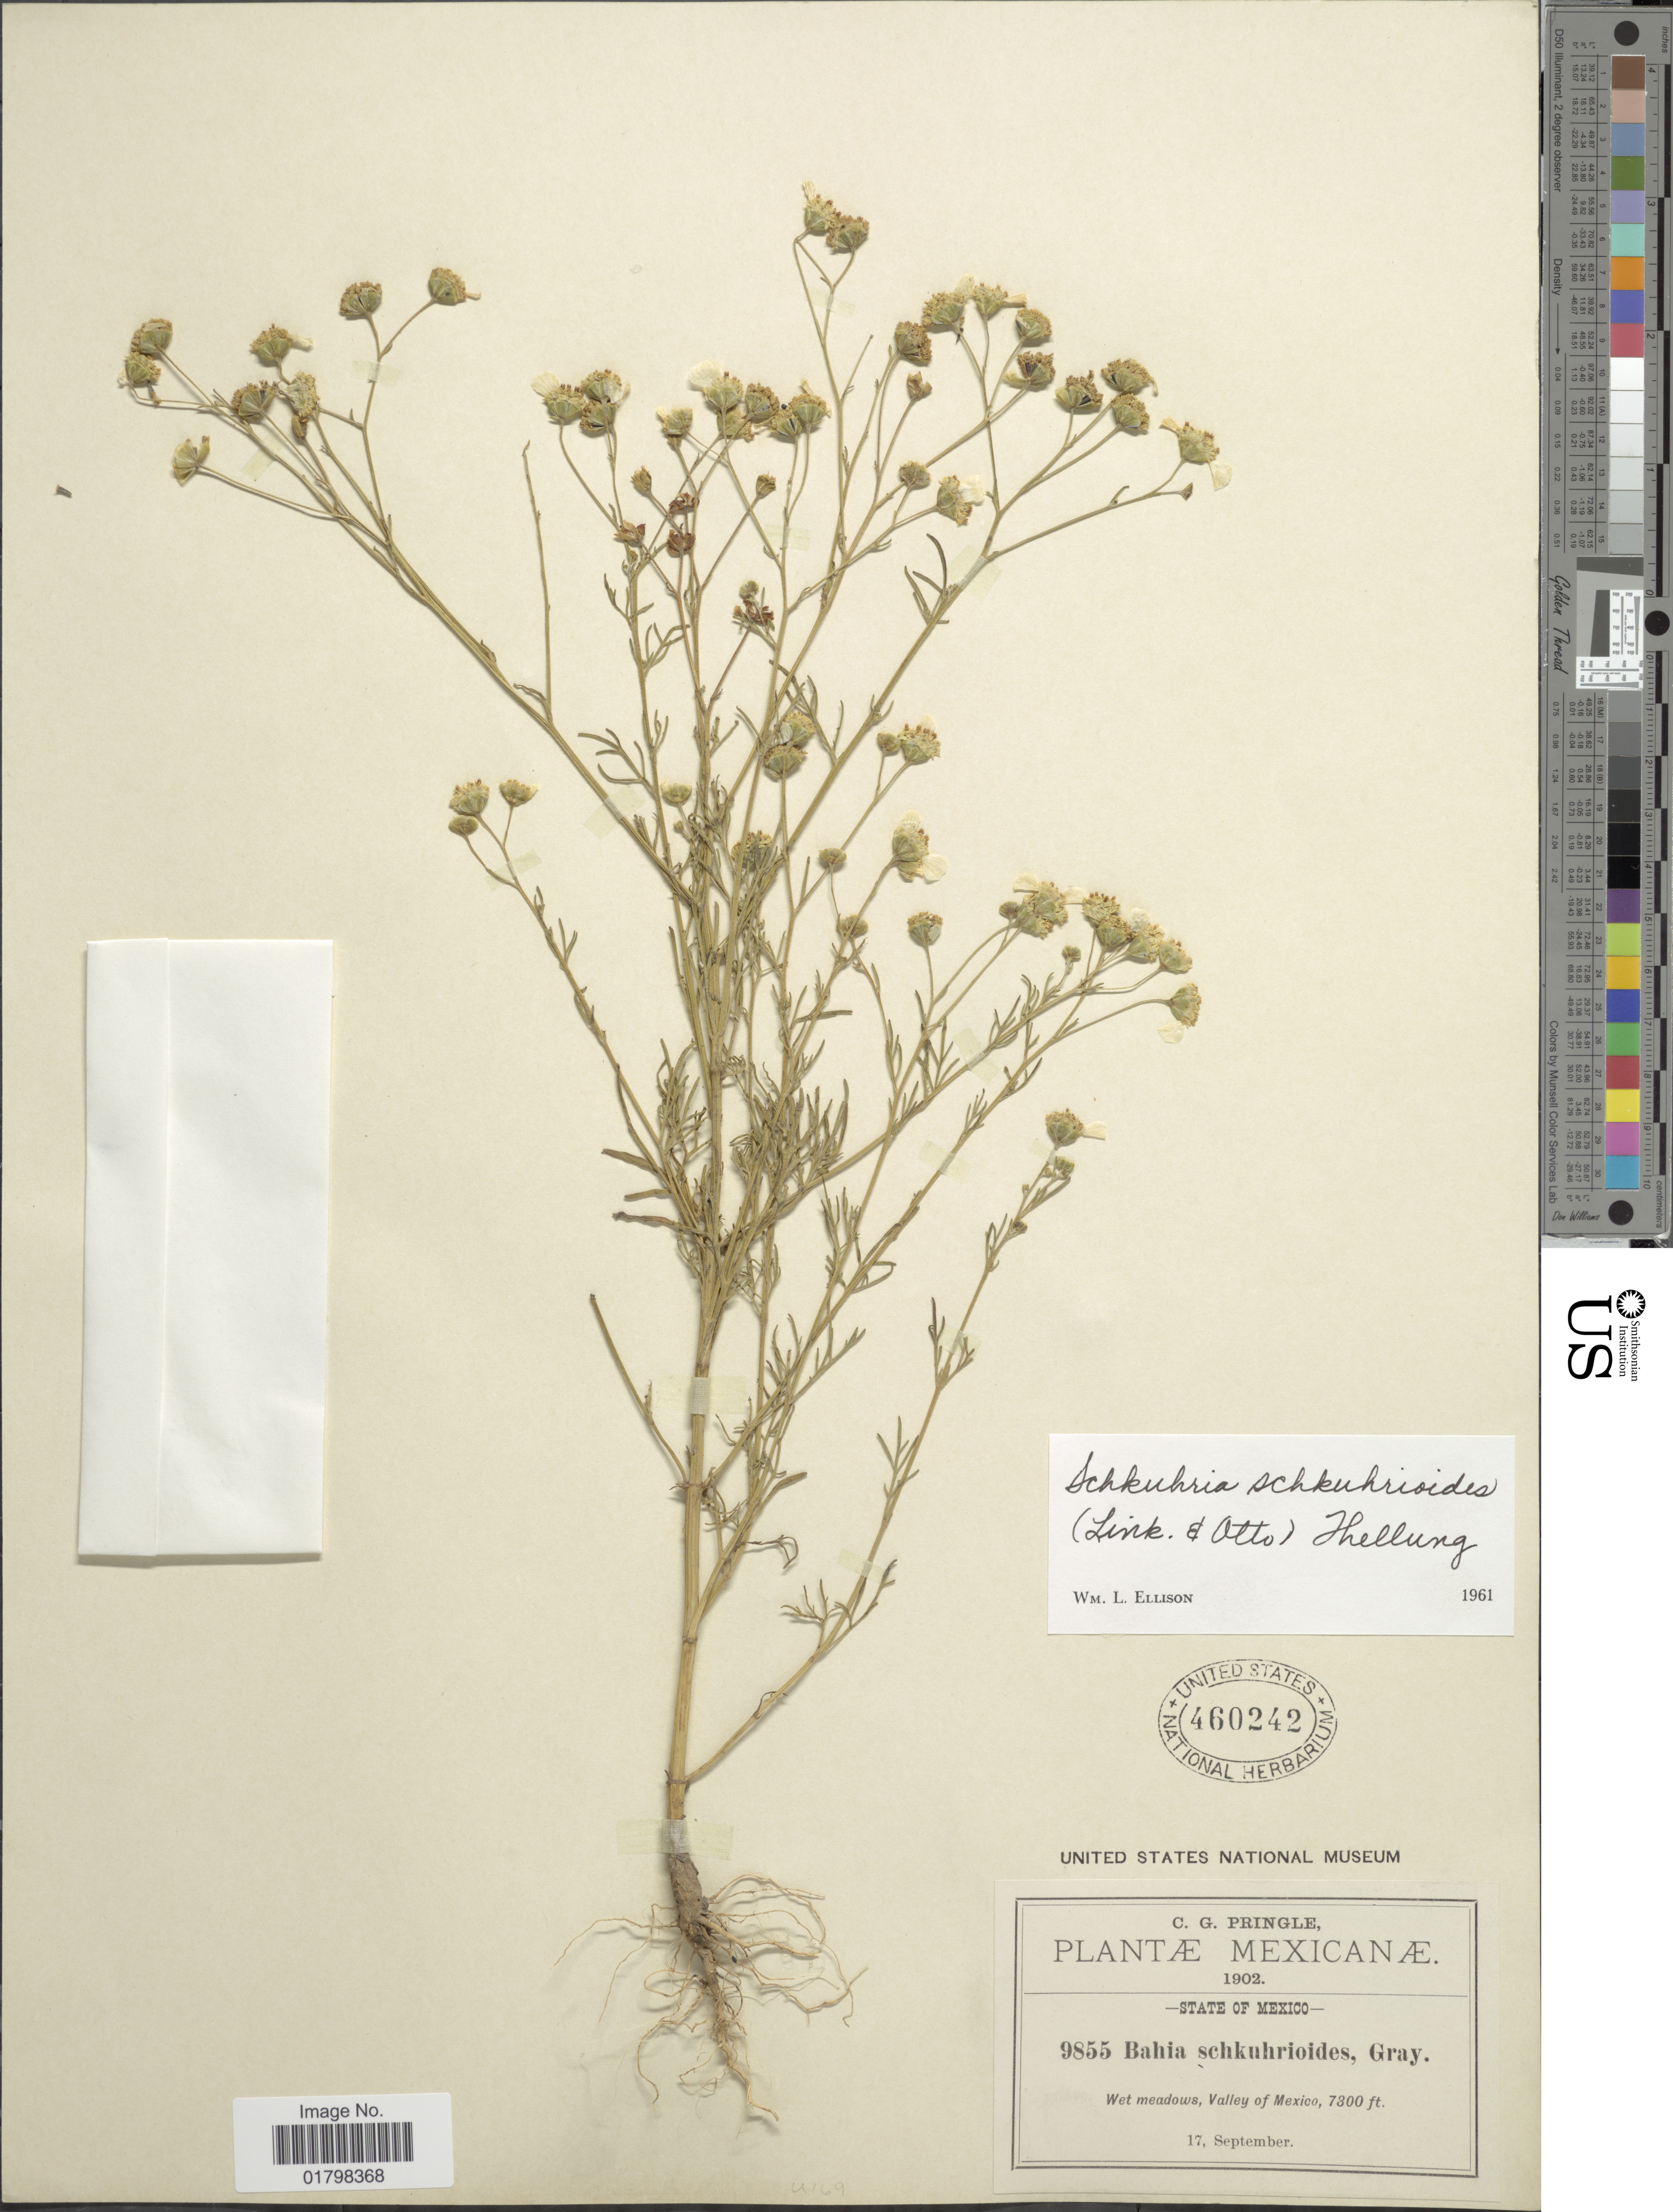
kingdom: Plantae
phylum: Tracheophyta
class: Magnoliopsida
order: Asterales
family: Asteraceae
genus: Schkuhria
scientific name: Schkuhria schkuhrioides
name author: (Link & Otto) Thell.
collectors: C. G. Pringle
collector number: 9855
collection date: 1902-09-17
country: Mexico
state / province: México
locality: Wet meadows, Valley of Mexico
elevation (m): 2225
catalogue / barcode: US 460242